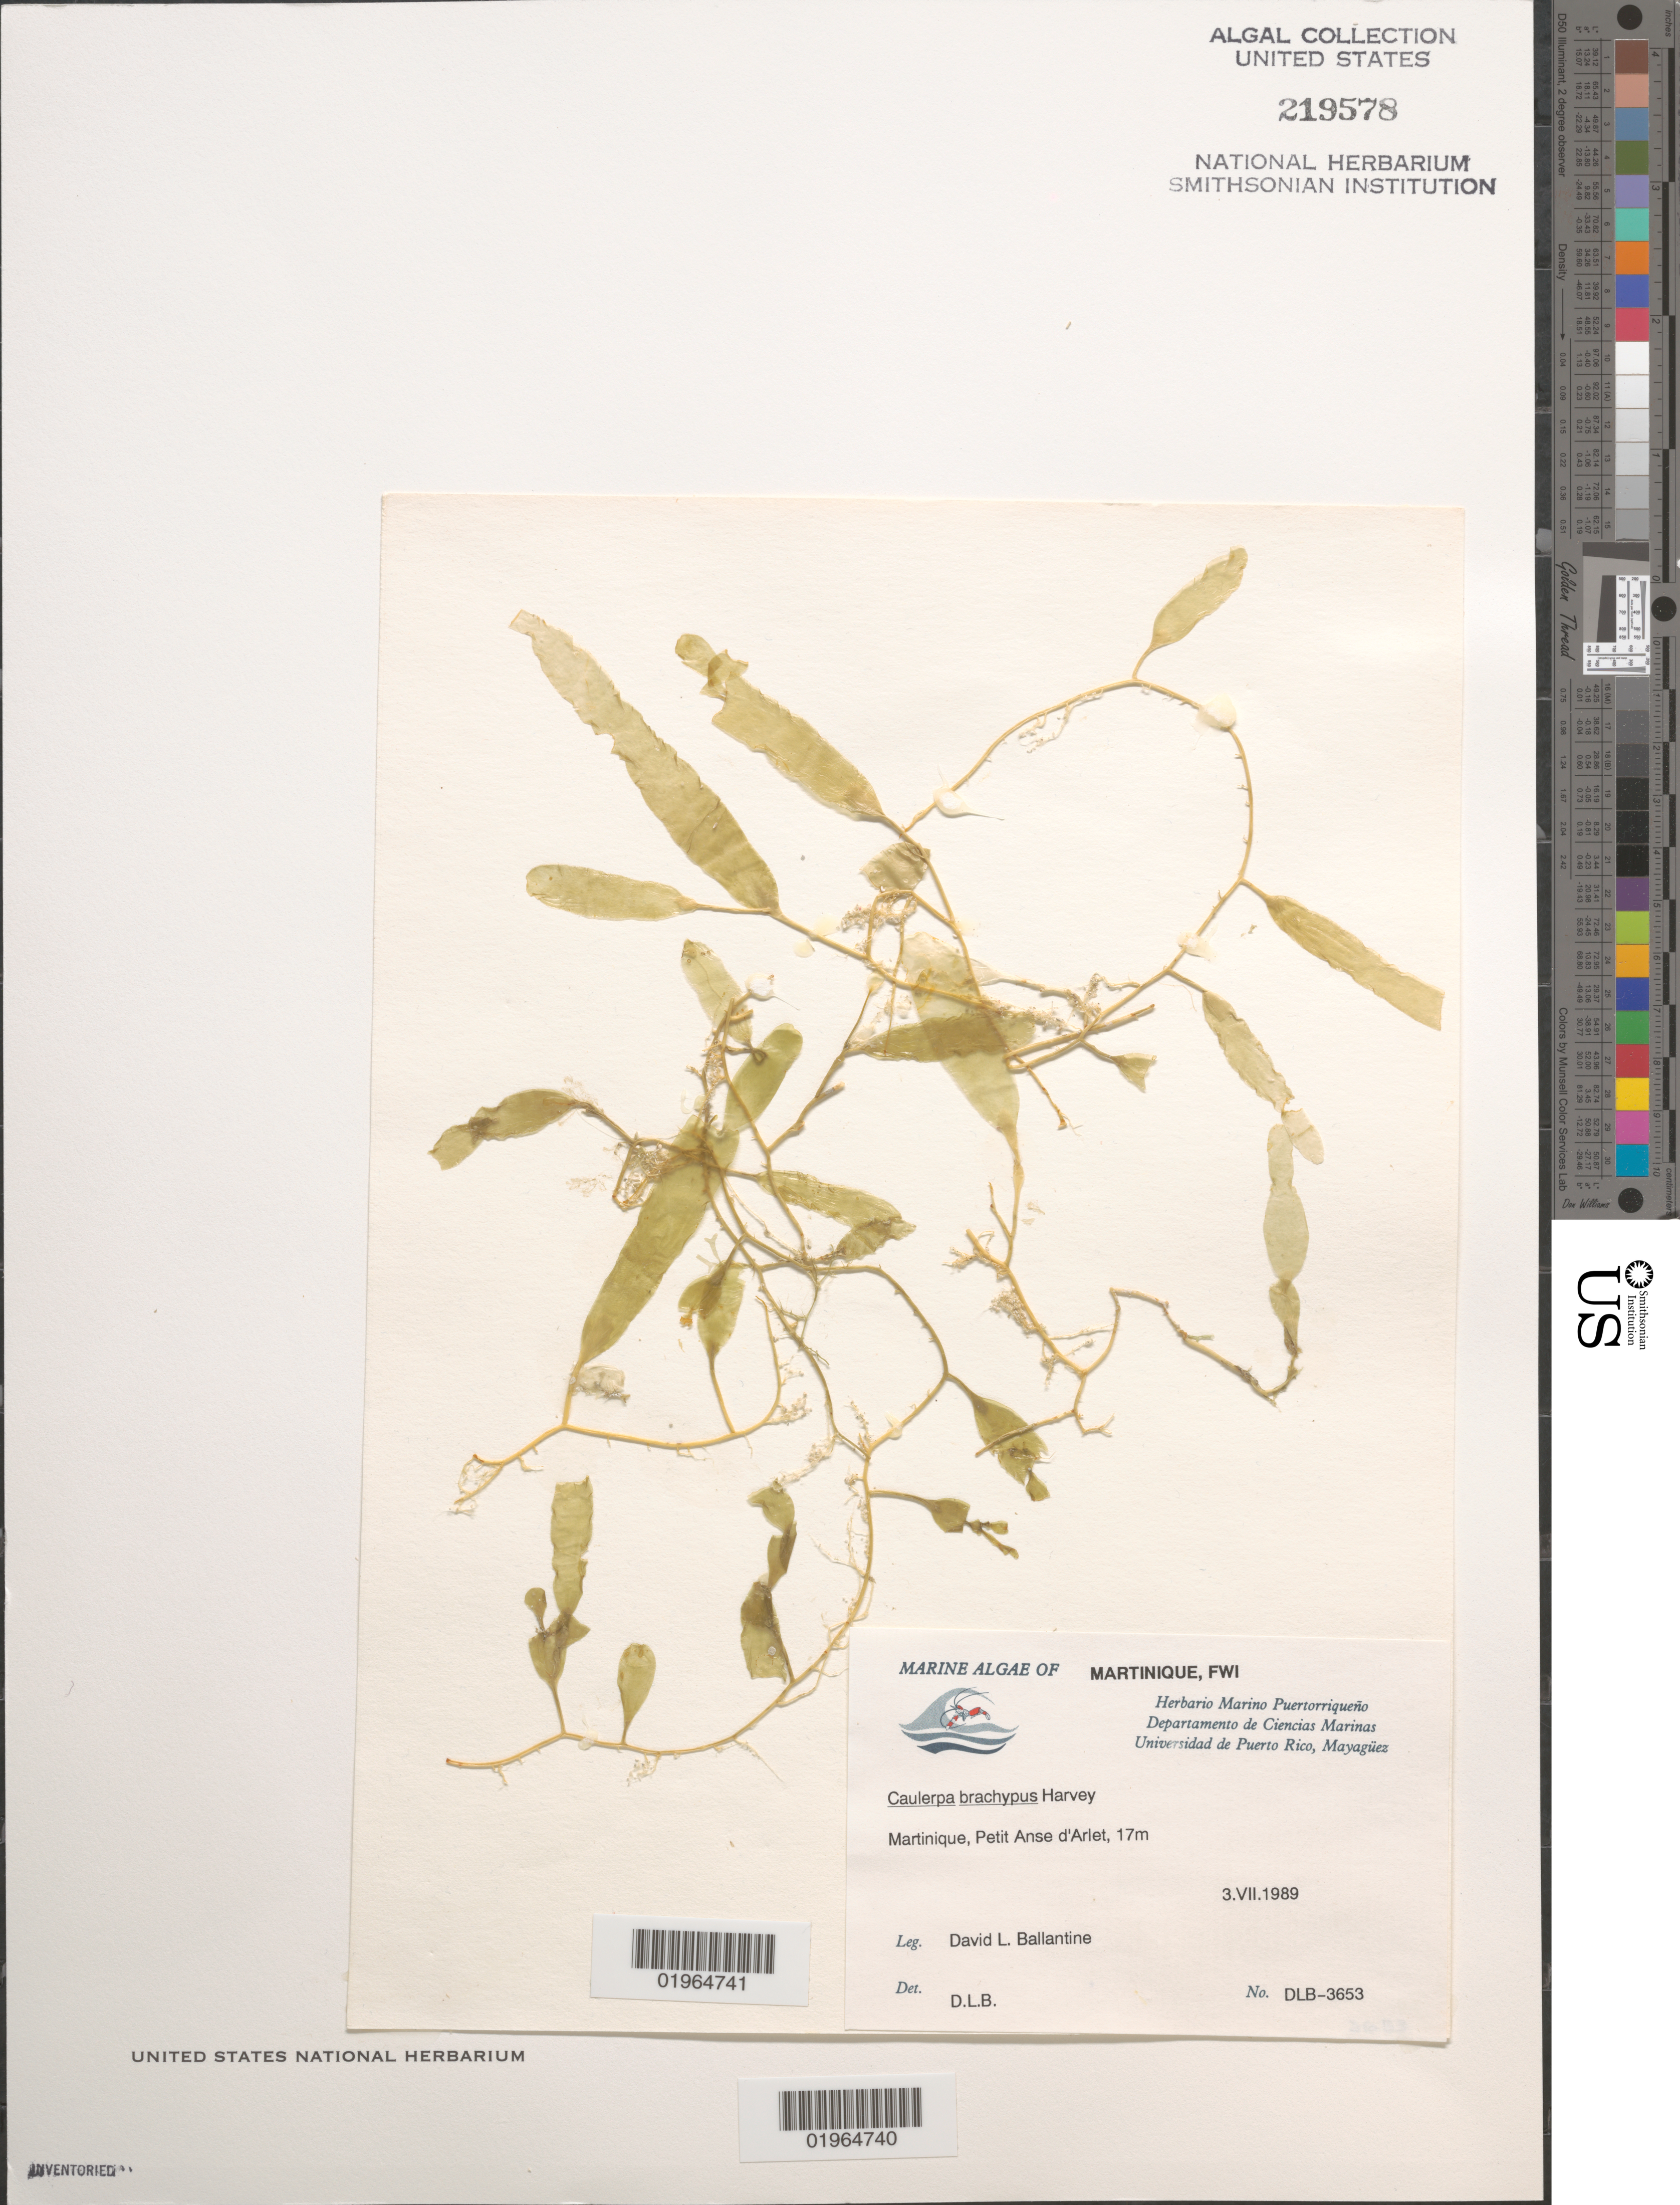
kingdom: Plantae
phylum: Chlorophyta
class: Ulvophyceae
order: Bryopsidales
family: Caulerpaceae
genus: Caulerpa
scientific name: Caulerpa brachypus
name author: Harv.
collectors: D.L. Ballantine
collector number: DLB-3653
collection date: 1989-07-03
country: Martinique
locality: FWI. Petit Anse d'Arlet.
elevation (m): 17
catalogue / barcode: US 219578